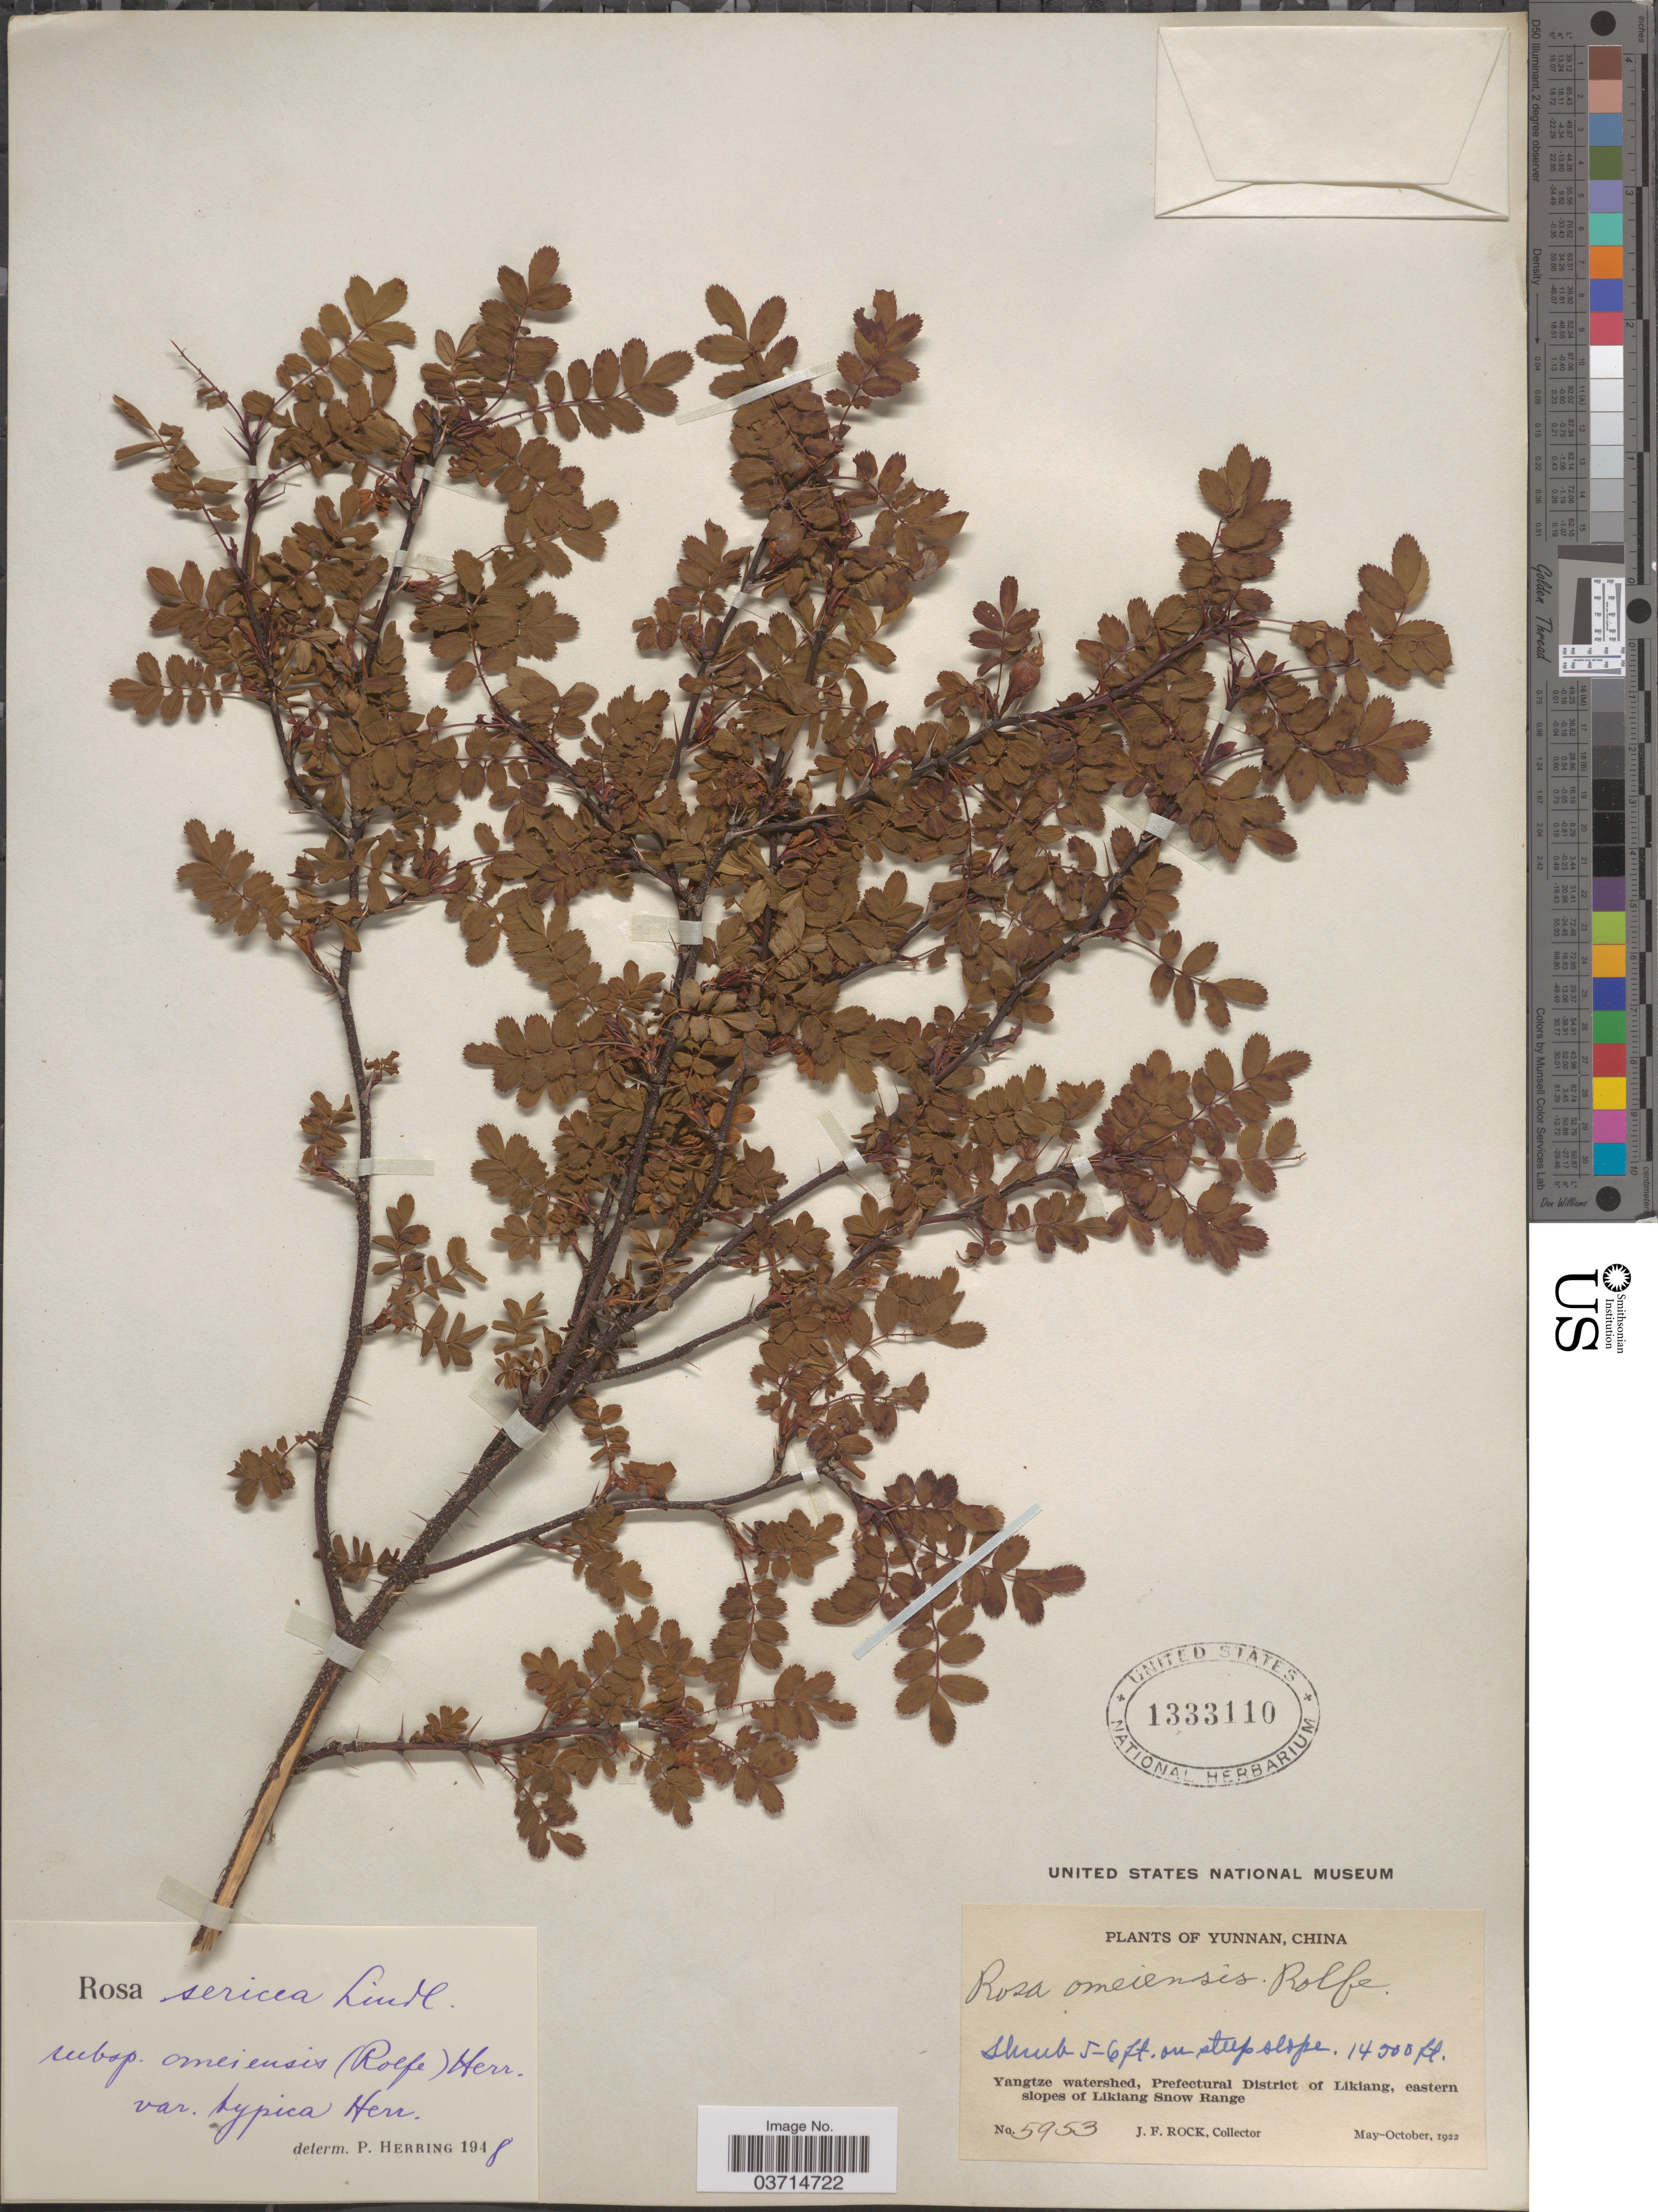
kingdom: Plantae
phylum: Tracheophyta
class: Magnoliopsida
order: Rosales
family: Rosaceae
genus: Rosa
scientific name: Rosa omeiensis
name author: Rolfe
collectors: J. Rock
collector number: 5953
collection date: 1922-05/1922-10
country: China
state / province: Yunnan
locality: Yangtze watershed, Prefectural District of Likiang, eastern slopes of Likiang Snow Range.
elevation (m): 4420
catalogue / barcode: US 1333110